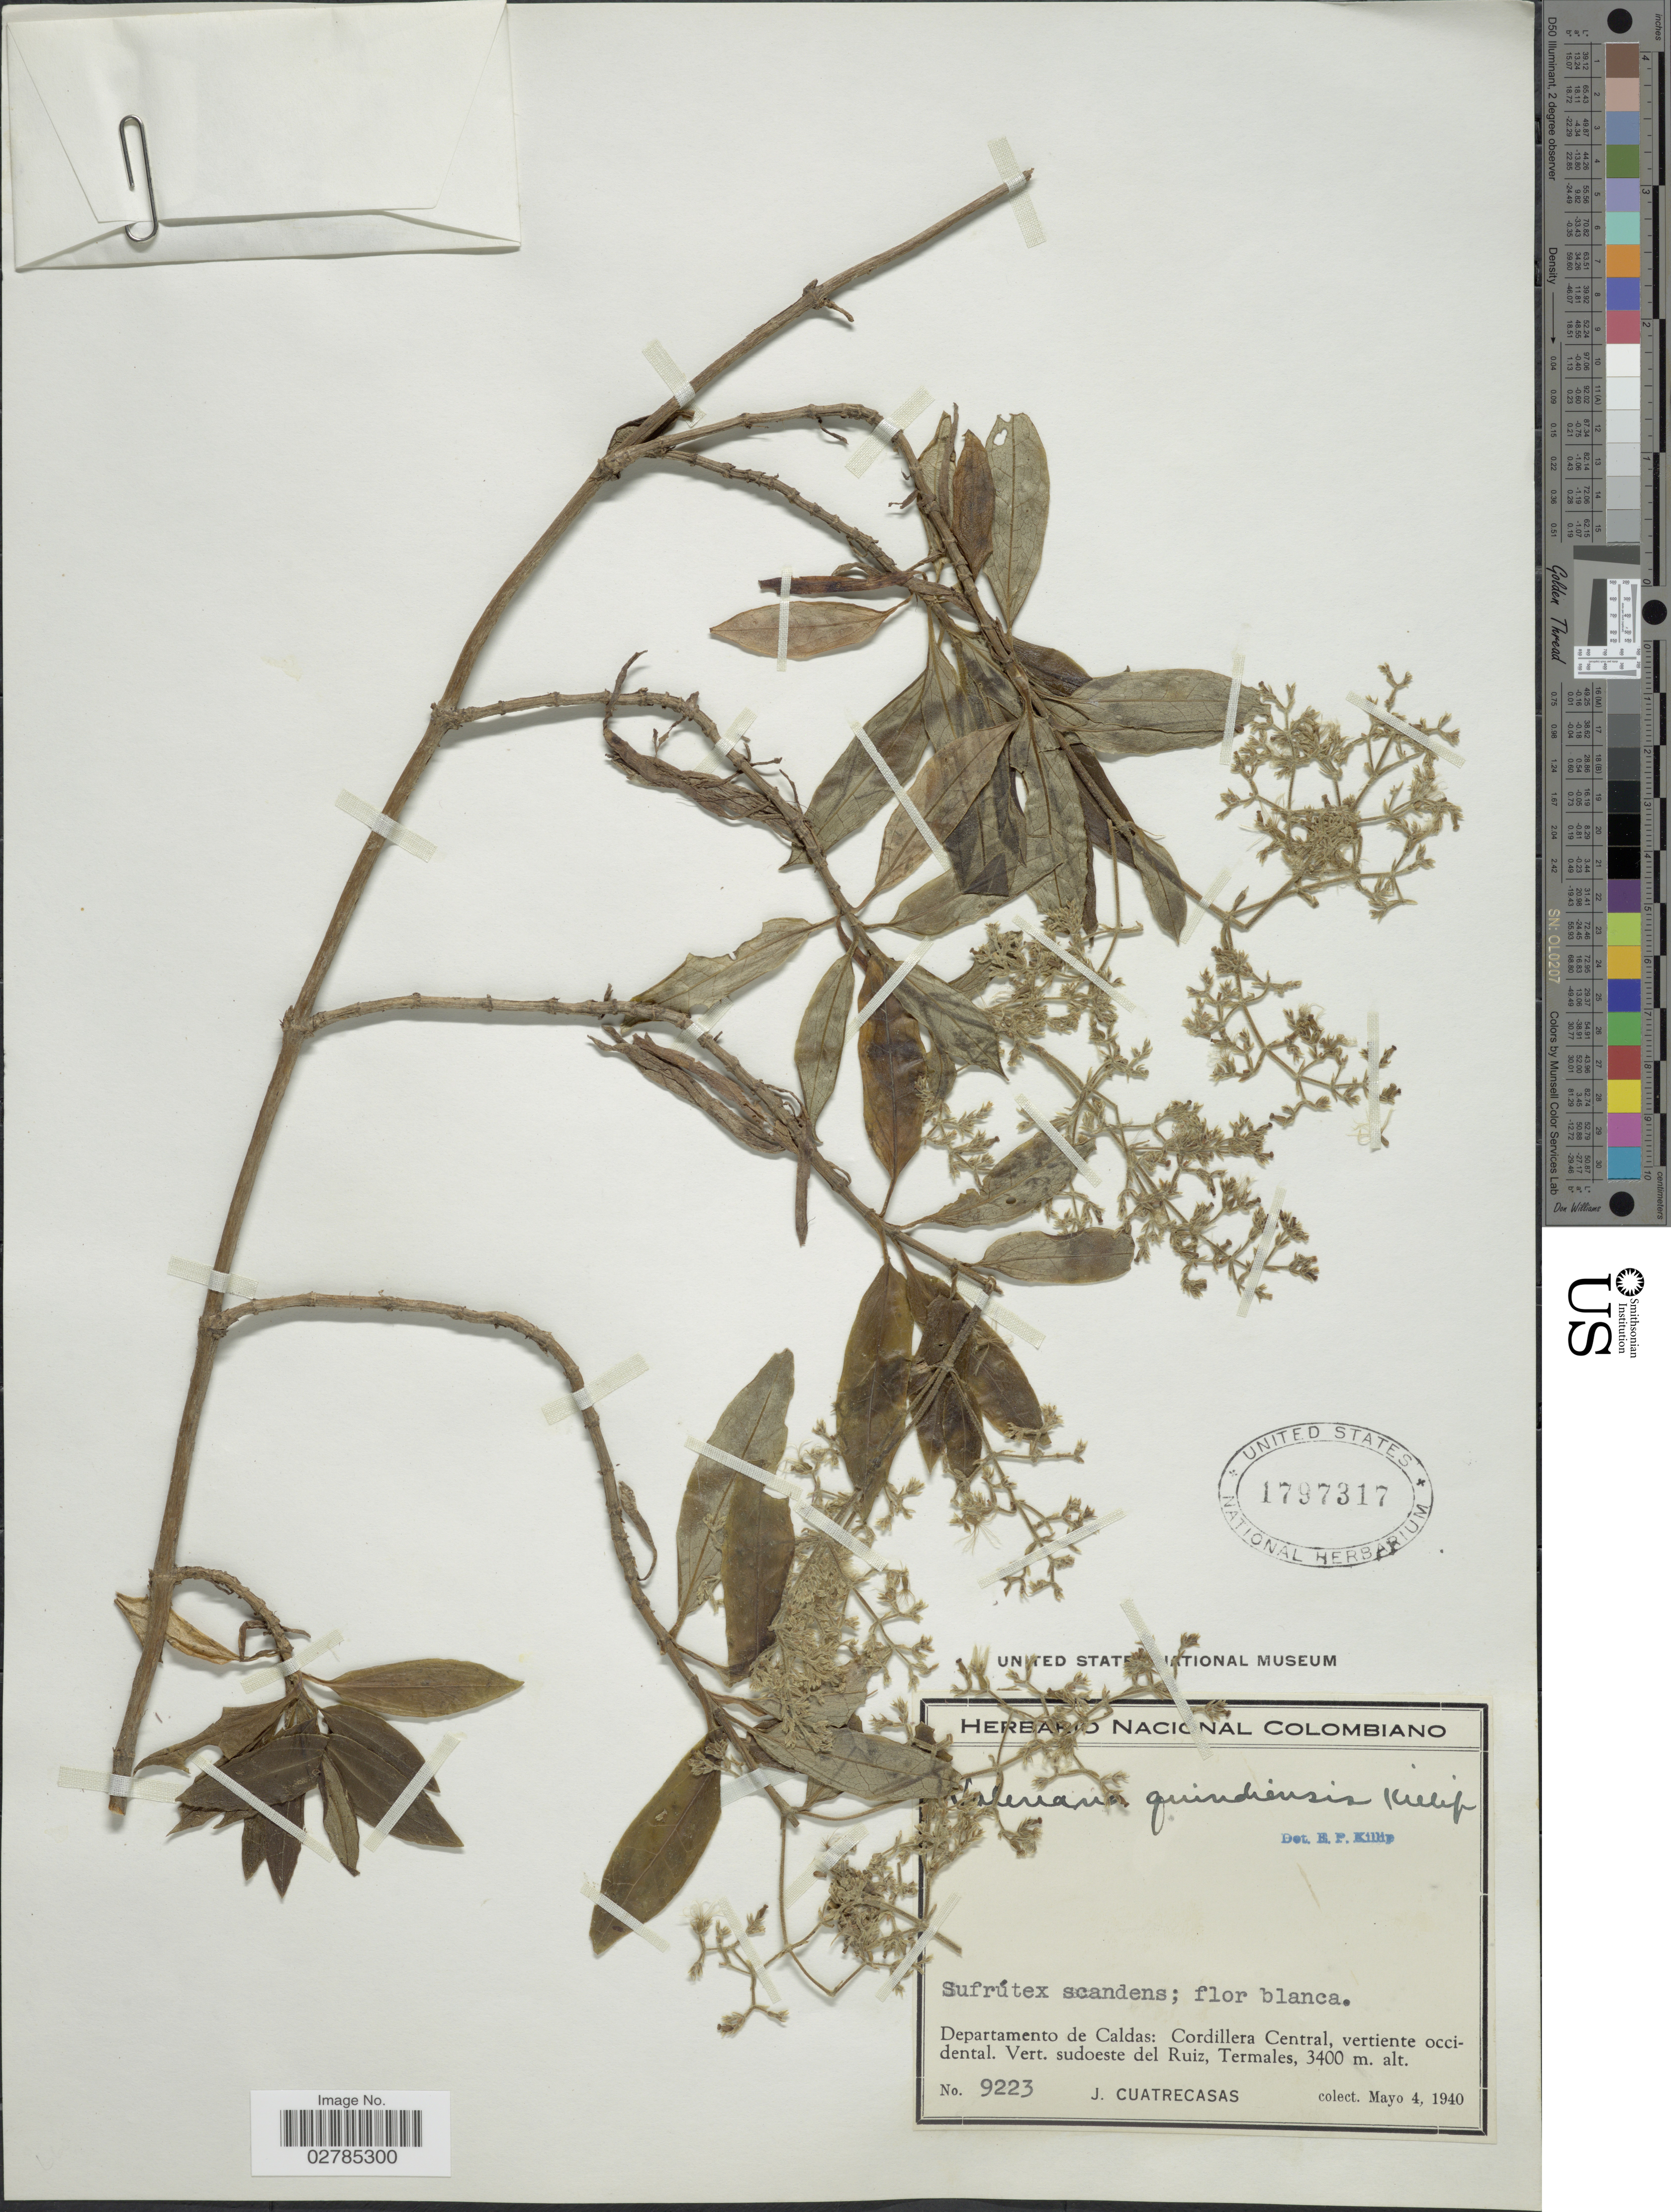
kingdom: Plantae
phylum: Tracheophyta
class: Magnoliopsida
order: Dipsacales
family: Caprifoliaceae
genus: Valeriana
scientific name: Valeriana quindiensis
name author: Killip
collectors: J. Cuatrecasas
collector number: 9223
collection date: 1940-05-04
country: Colombia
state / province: Caldas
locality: Departamento de Caldas: Cordillera Central, vertiente occidental. Vert. sudoeste del Ruiz, Termales.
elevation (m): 3400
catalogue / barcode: US 1797317